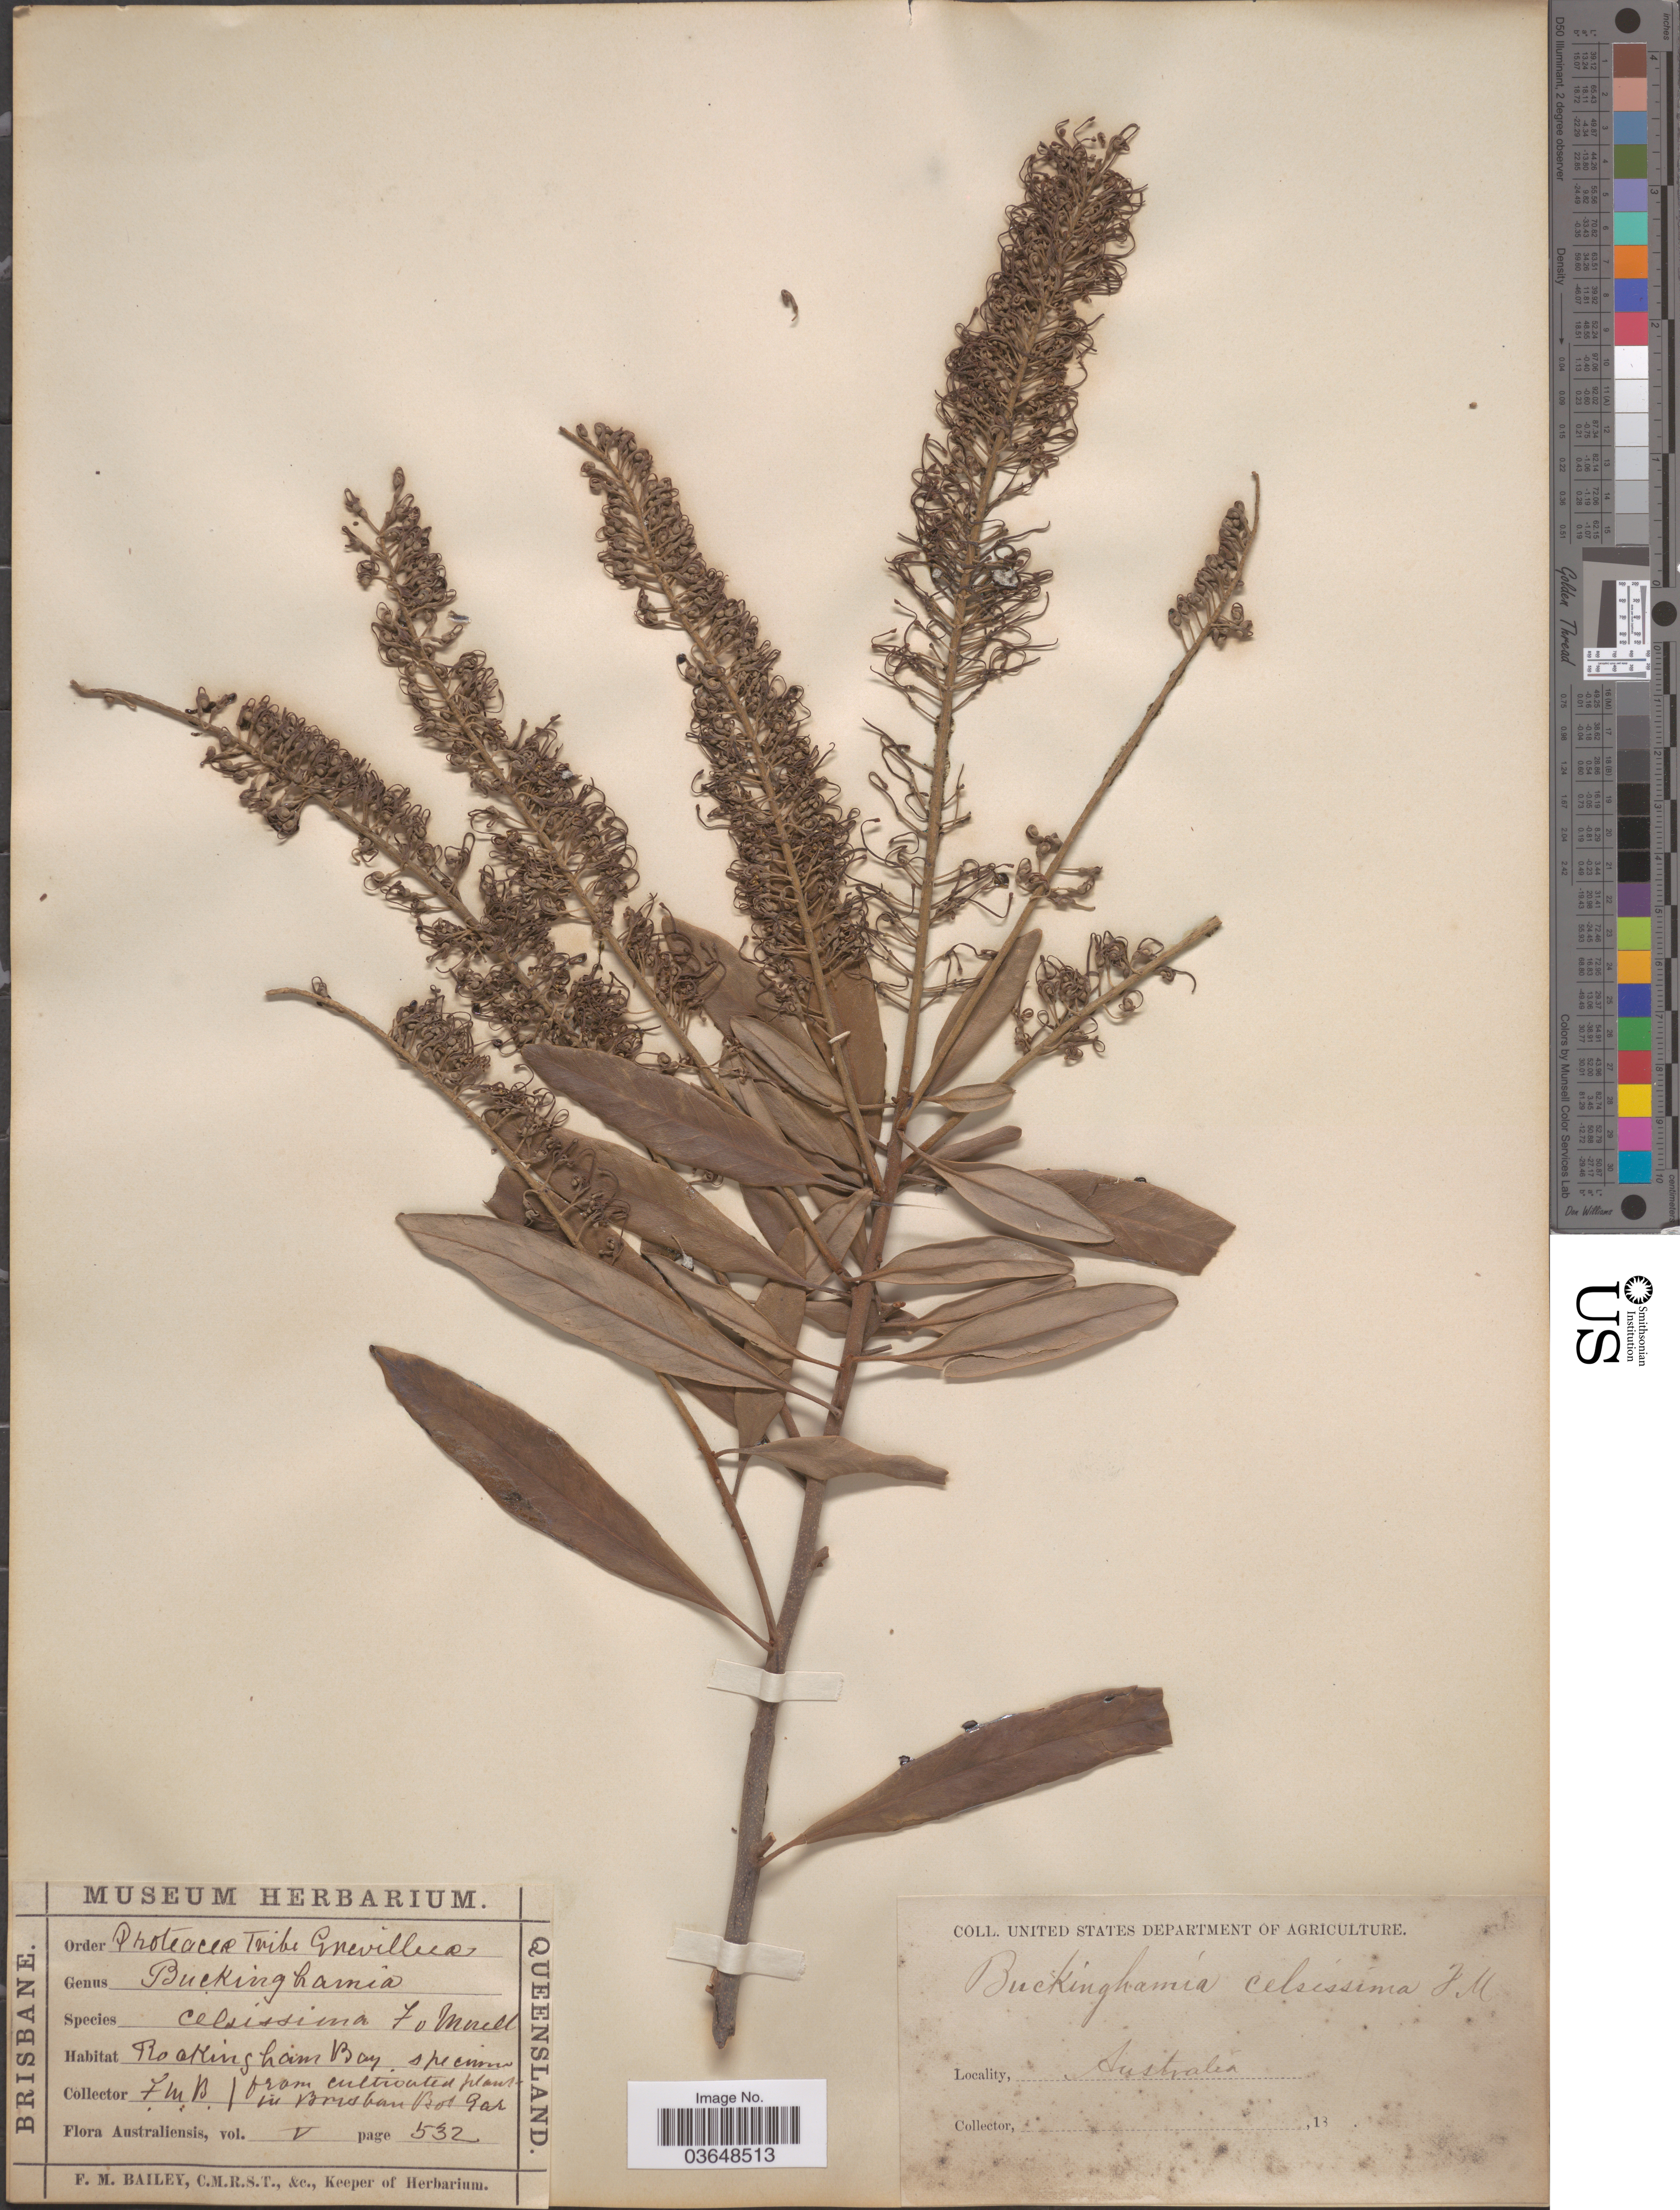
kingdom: Plantae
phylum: Tracheophyta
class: Magnoliopsida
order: Proteales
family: Proteaceae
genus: Buckinghamia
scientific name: Buckinghamia celsissima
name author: F. Muell.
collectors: F. M. Bailey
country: Australia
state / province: Queensland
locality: Brisbane Bot. Gar.